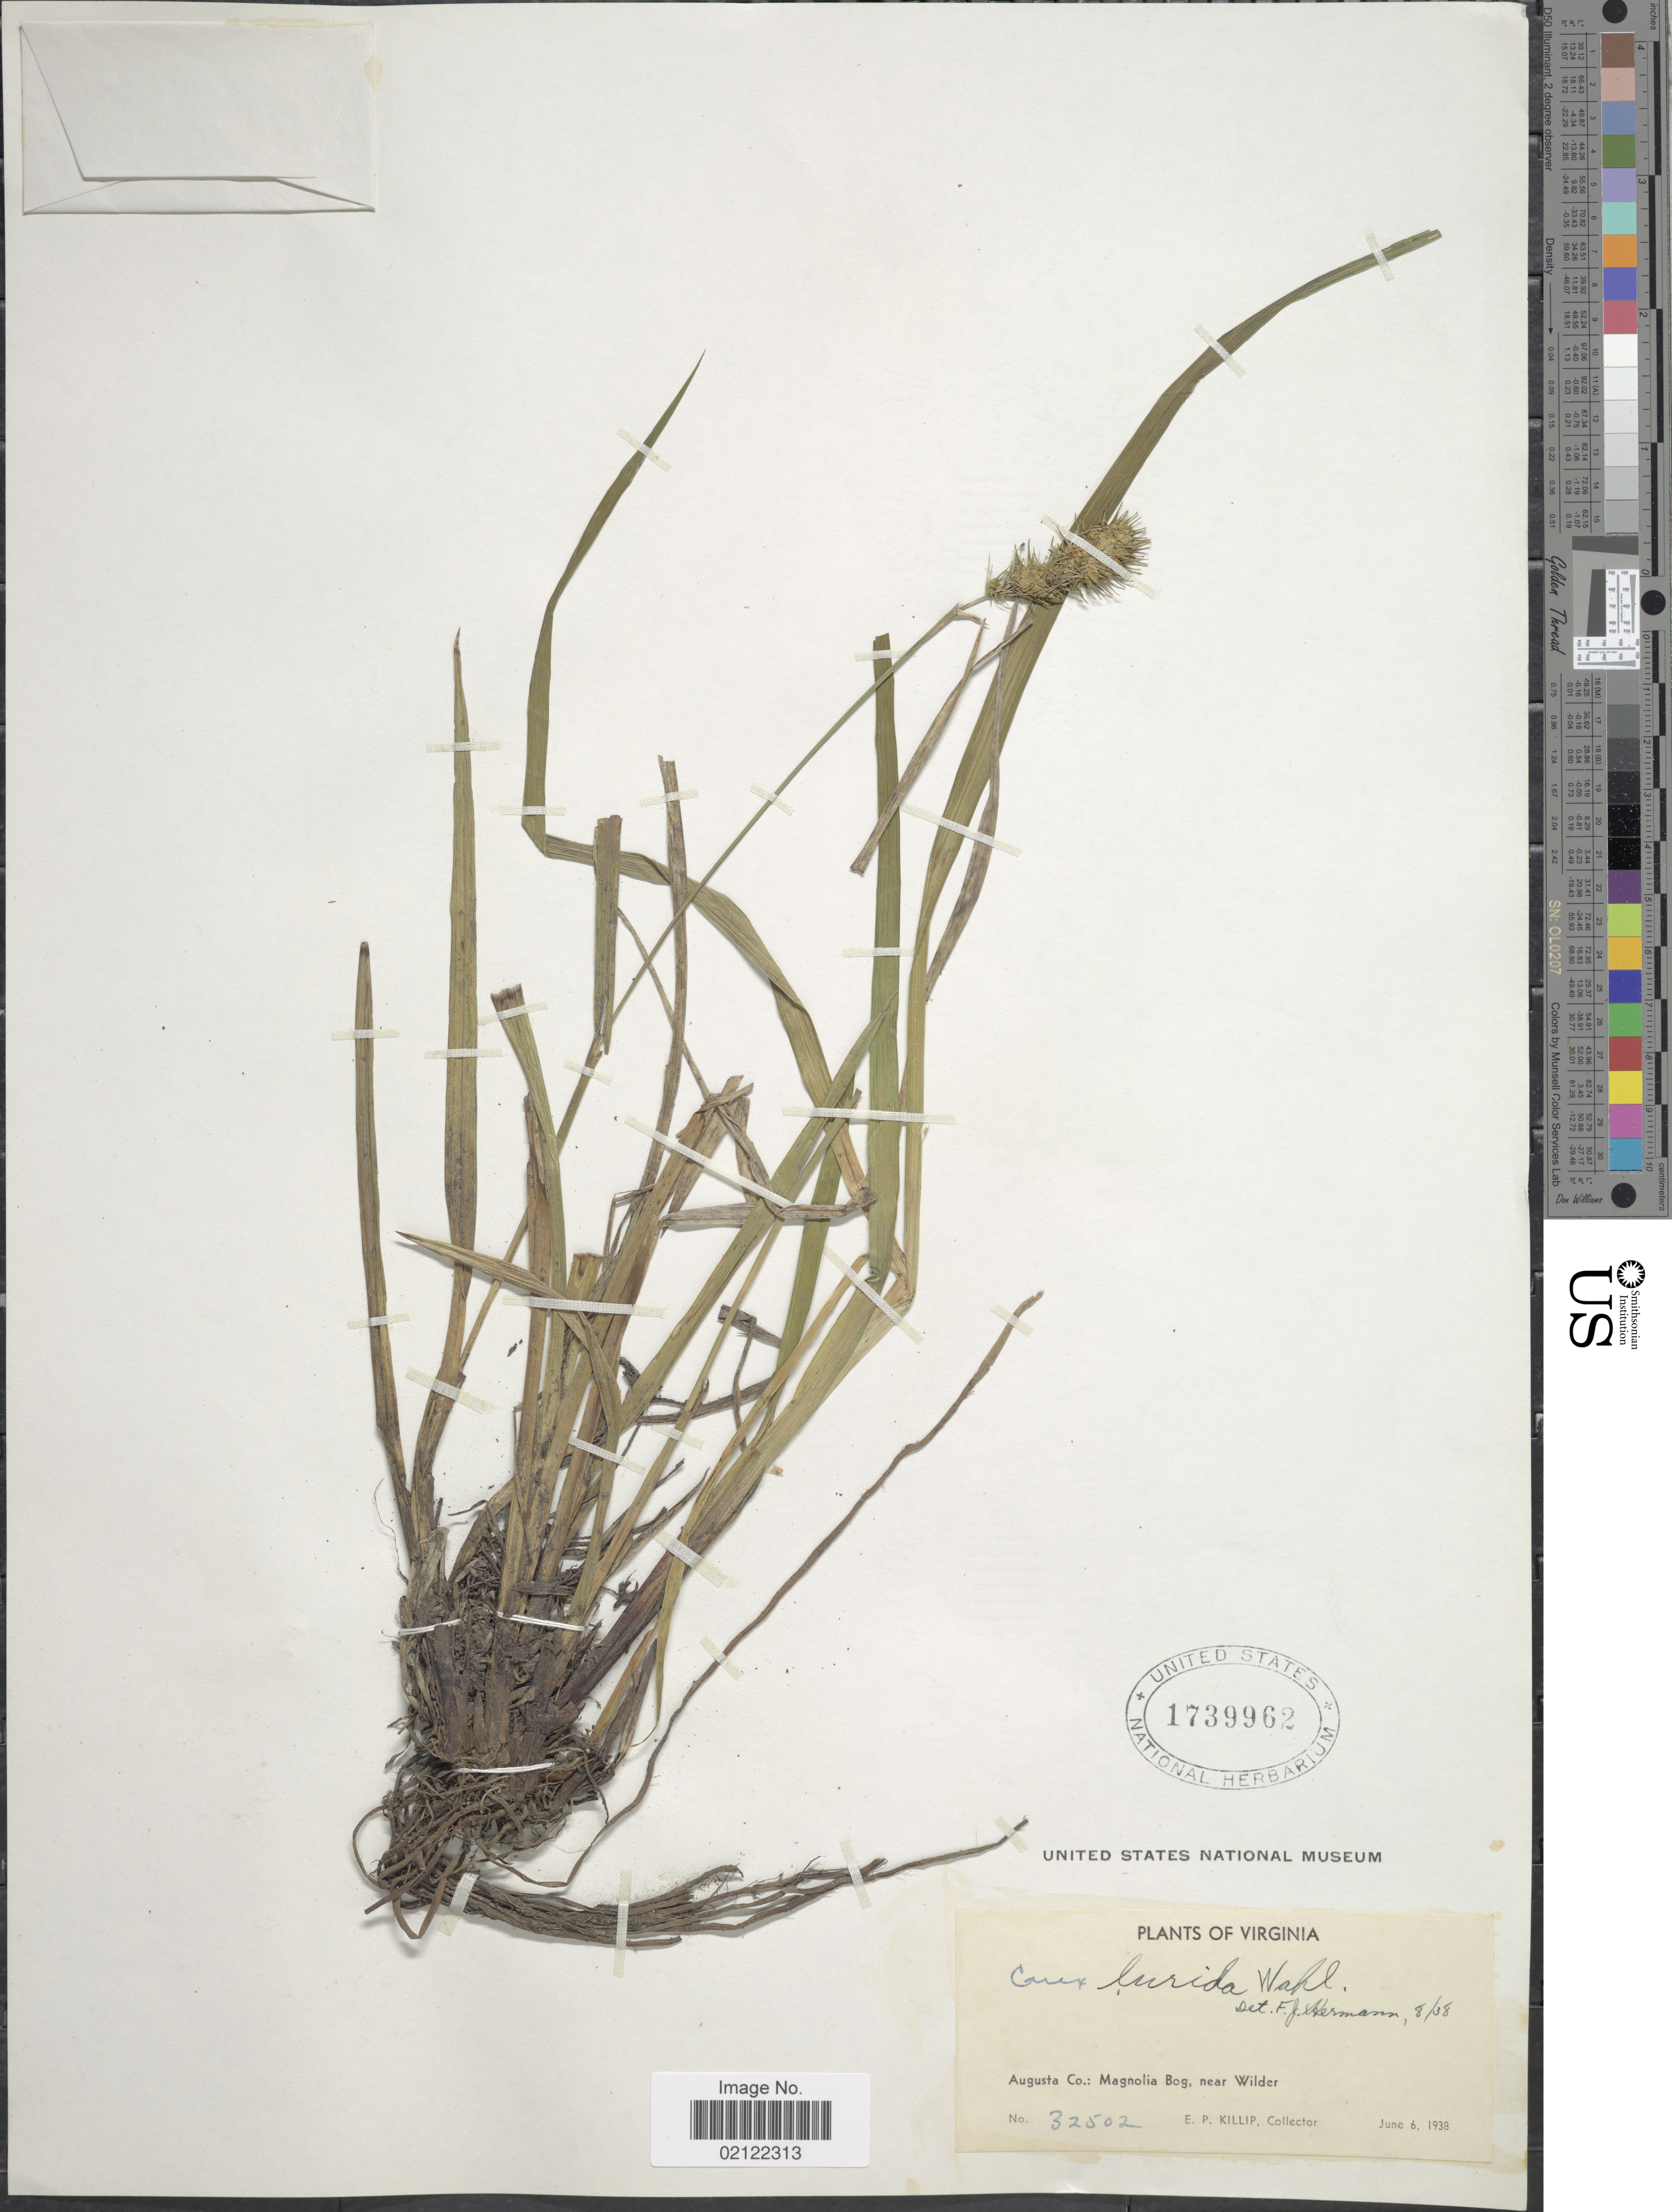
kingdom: Plantae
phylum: Tracheophyta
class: Liliopsida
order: Poales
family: Cyperaceae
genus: Carex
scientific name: Carex lurida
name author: Wahlenb.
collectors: E. P. Killip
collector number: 32502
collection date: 1938-06-06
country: United States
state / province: Virginia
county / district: Augusta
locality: Augusta Co.: Magnolia Bog, near Wilder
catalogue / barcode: US 1739962